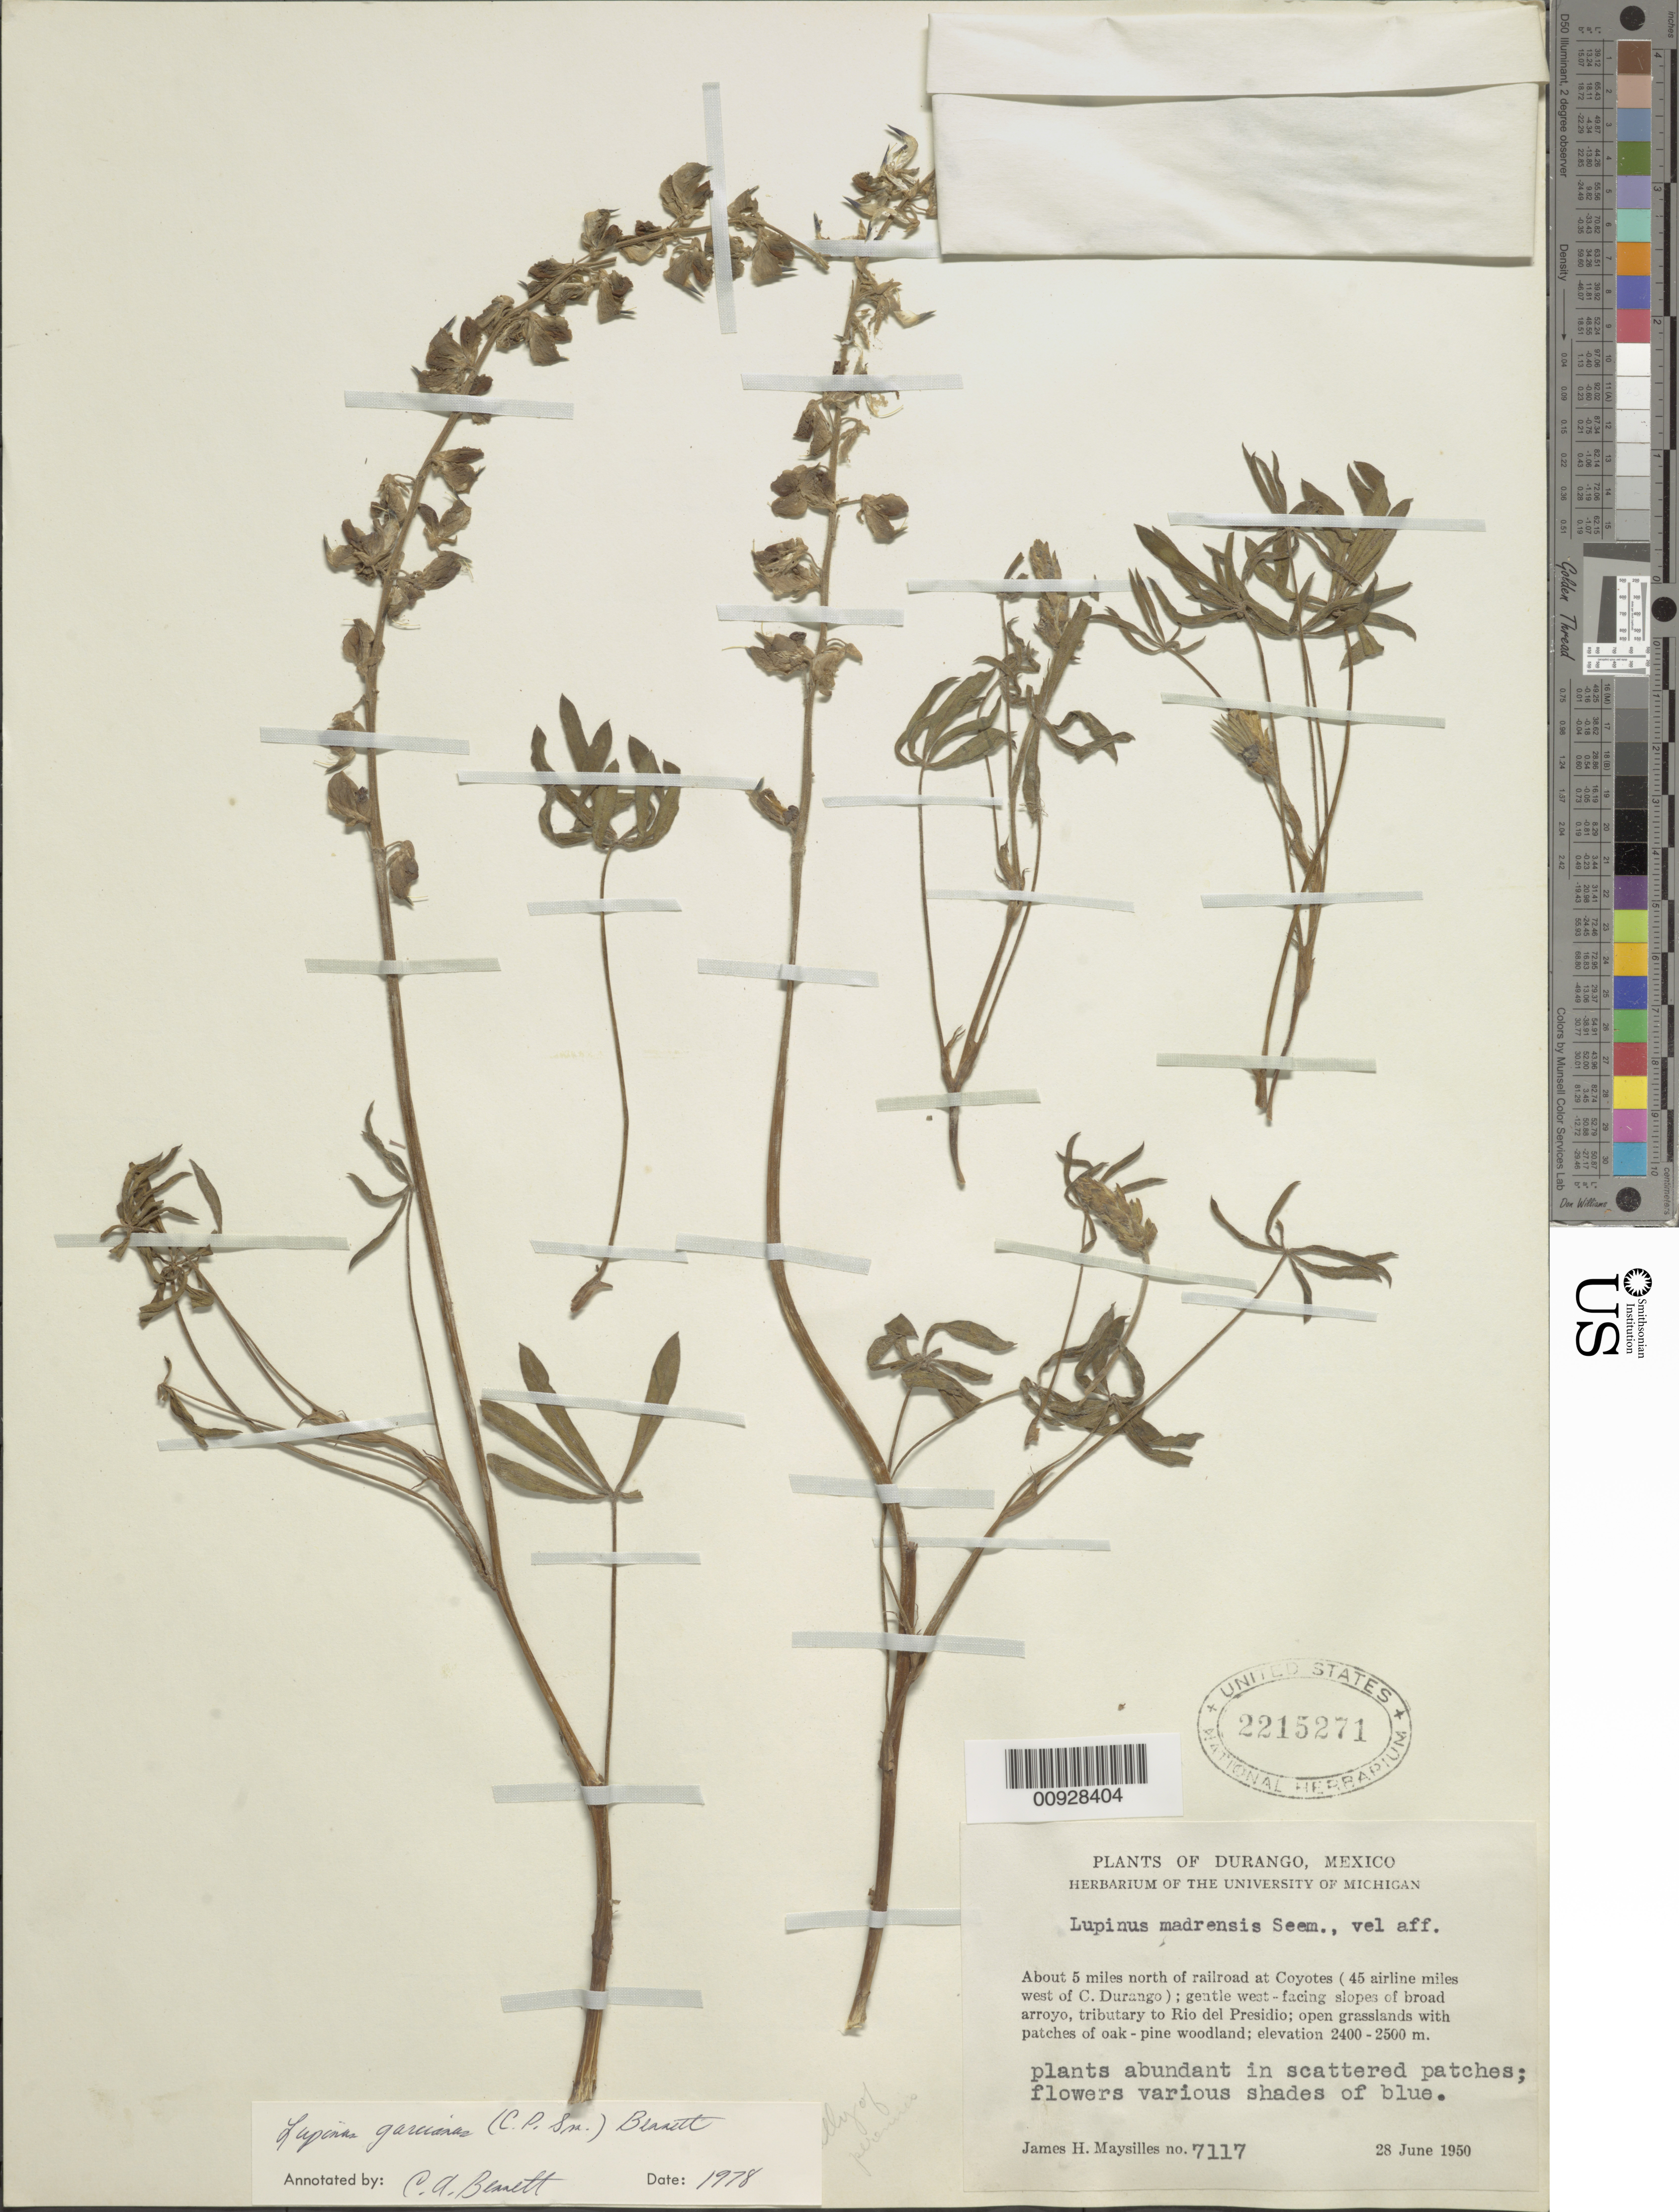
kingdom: Plantae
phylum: Tracheophyta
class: Magnoliopsida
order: Fabales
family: Fabaceae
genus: Lupinus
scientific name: Lupinus garcianus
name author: Benn. & Dunn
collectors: J. Maysilles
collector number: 7117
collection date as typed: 28 Jun 1950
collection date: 1950-06-28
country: Mexico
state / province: Durango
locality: About 5 miles north of railroad at Coyotes (45 airline miles west of C. Durango); gentle west-facing slopes of broad arroyo, tributary to Río del Presidio.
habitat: Gentle west-facing slopes of broad arroyo; open grasslands with patches of oak-pine woodland.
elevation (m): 2500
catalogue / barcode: US 2215271